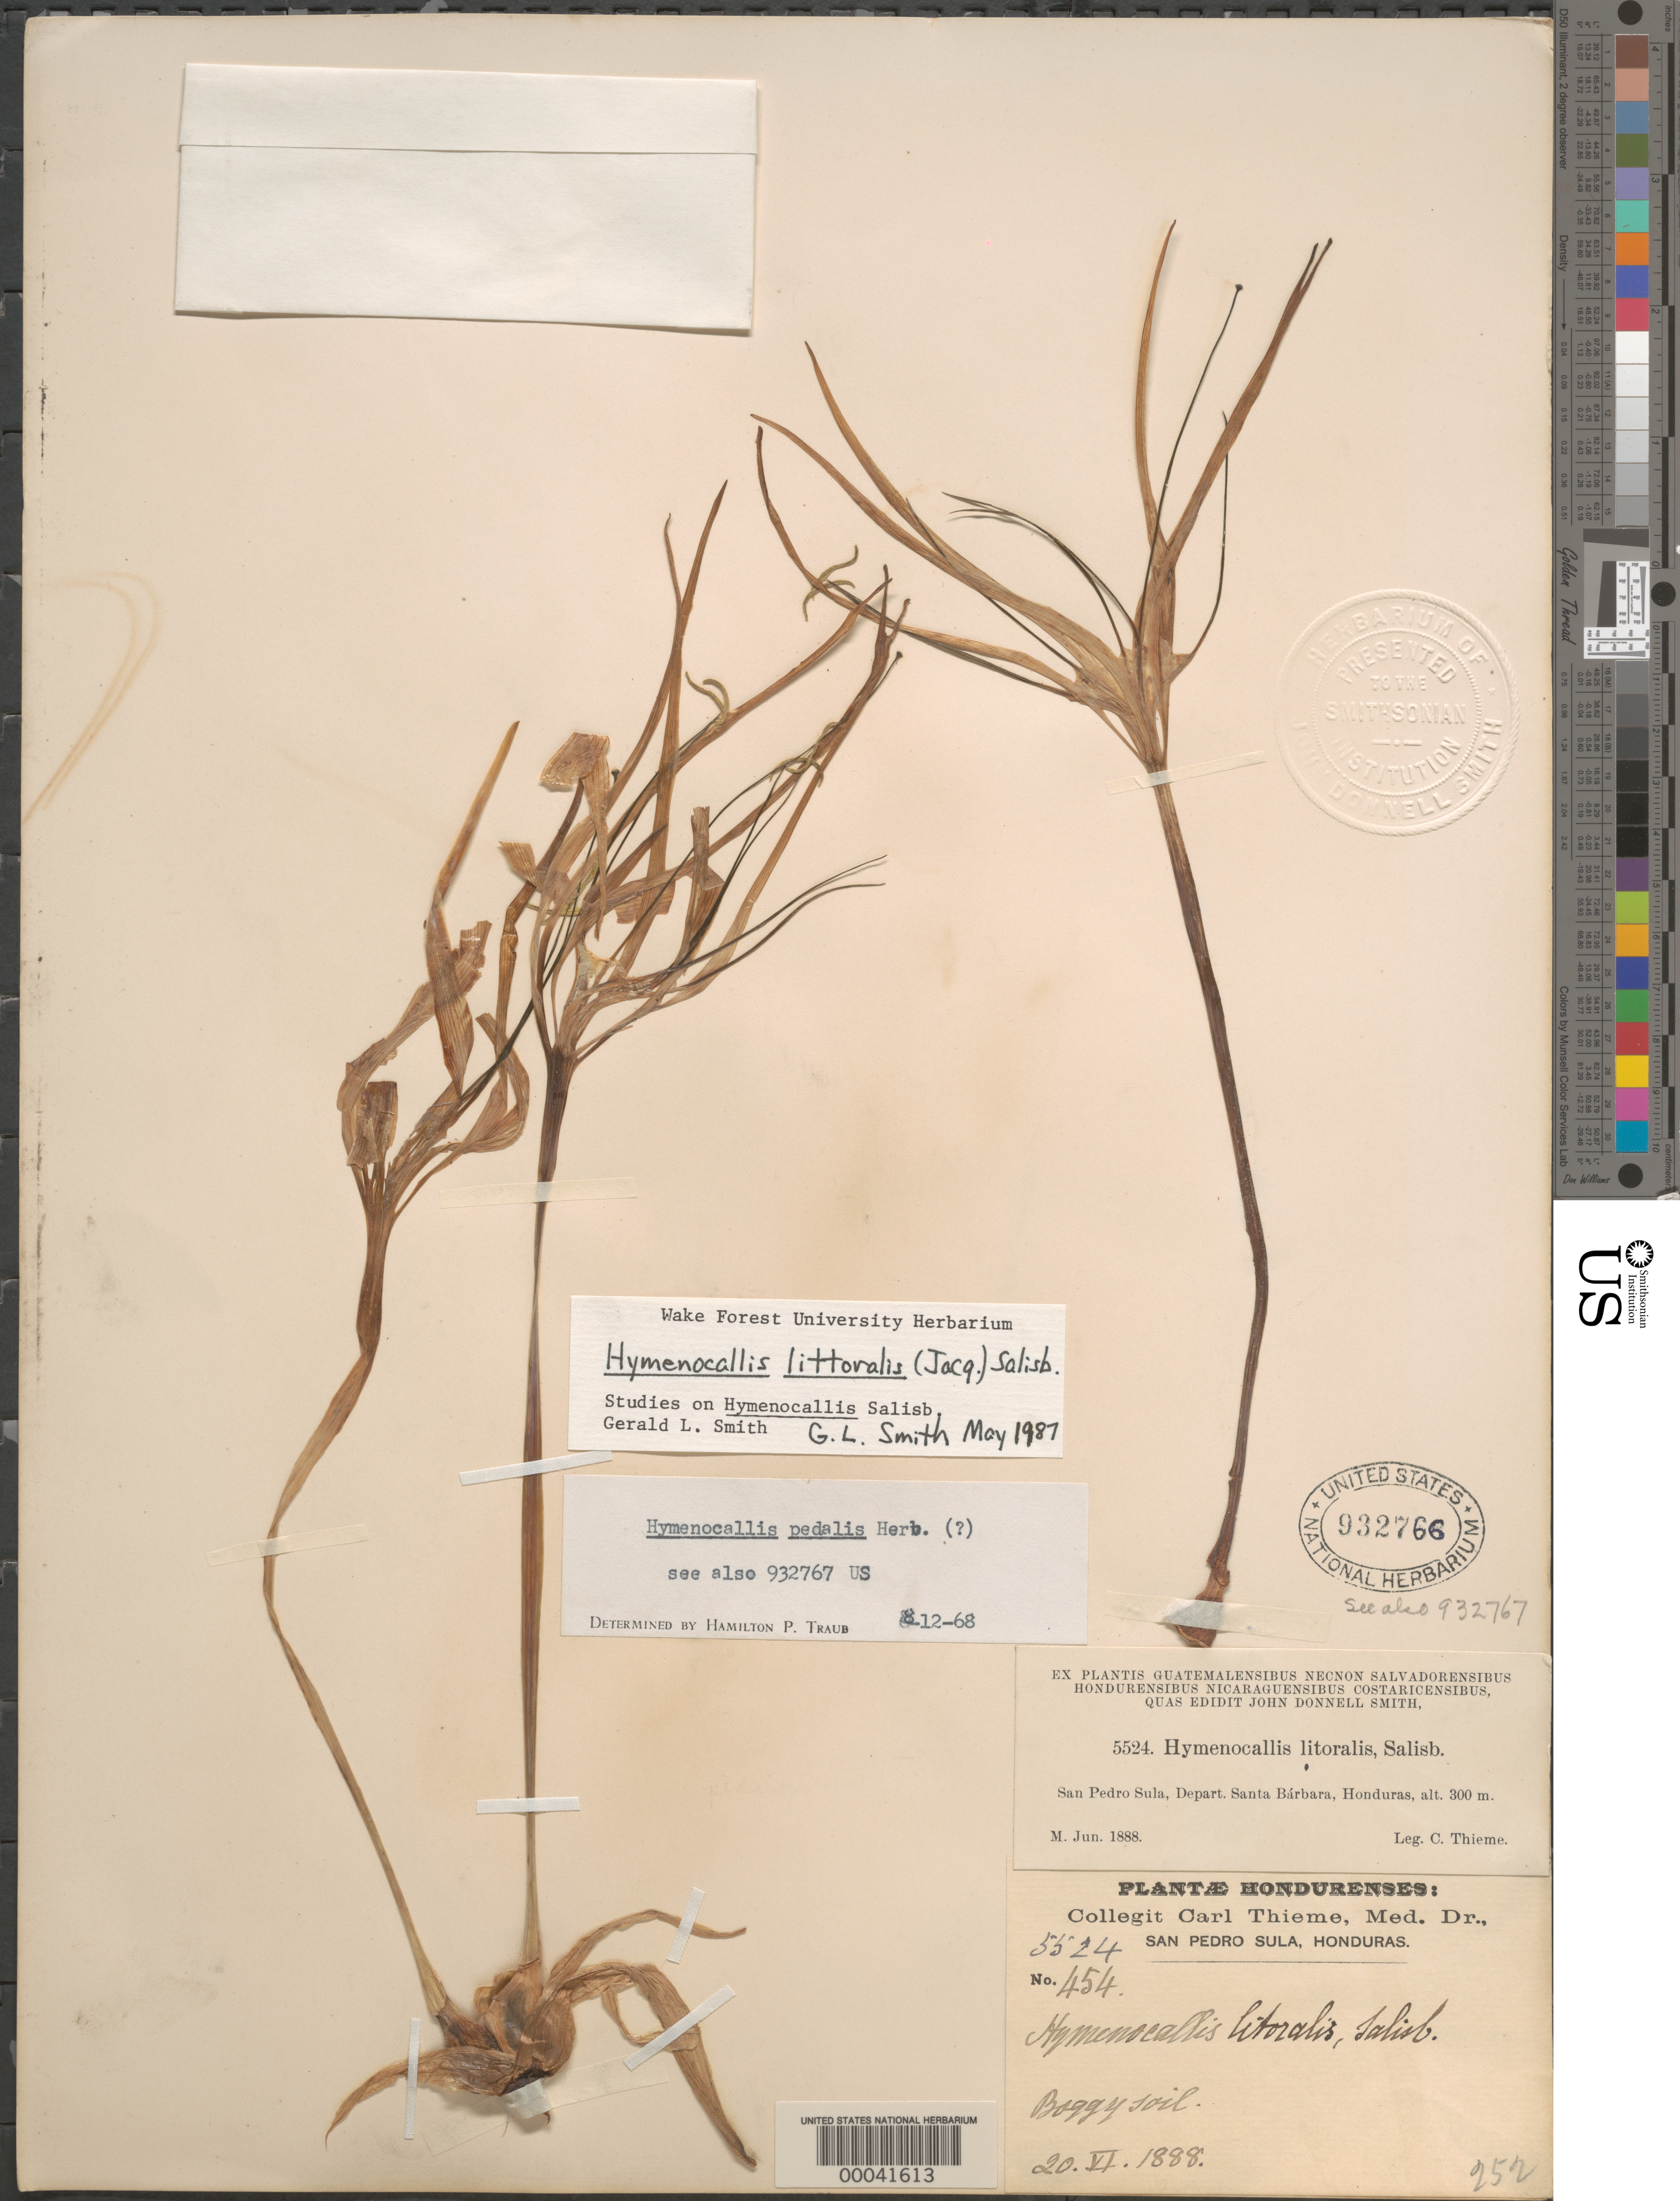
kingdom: Plantae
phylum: Tracheophyta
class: Liliopsida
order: Asparagales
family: Amaryllidaceae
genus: Hymenocallis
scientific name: Hymenocallis littoralis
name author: (Jacq.) Salisb.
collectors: C. Thieme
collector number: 454 (5524 J.d.s.)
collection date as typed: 20 Jun 1888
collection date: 1888-06-20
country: Honduras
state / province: Santa Bárbara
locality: San Pedro Sula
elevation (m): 300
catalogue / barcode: US 932766